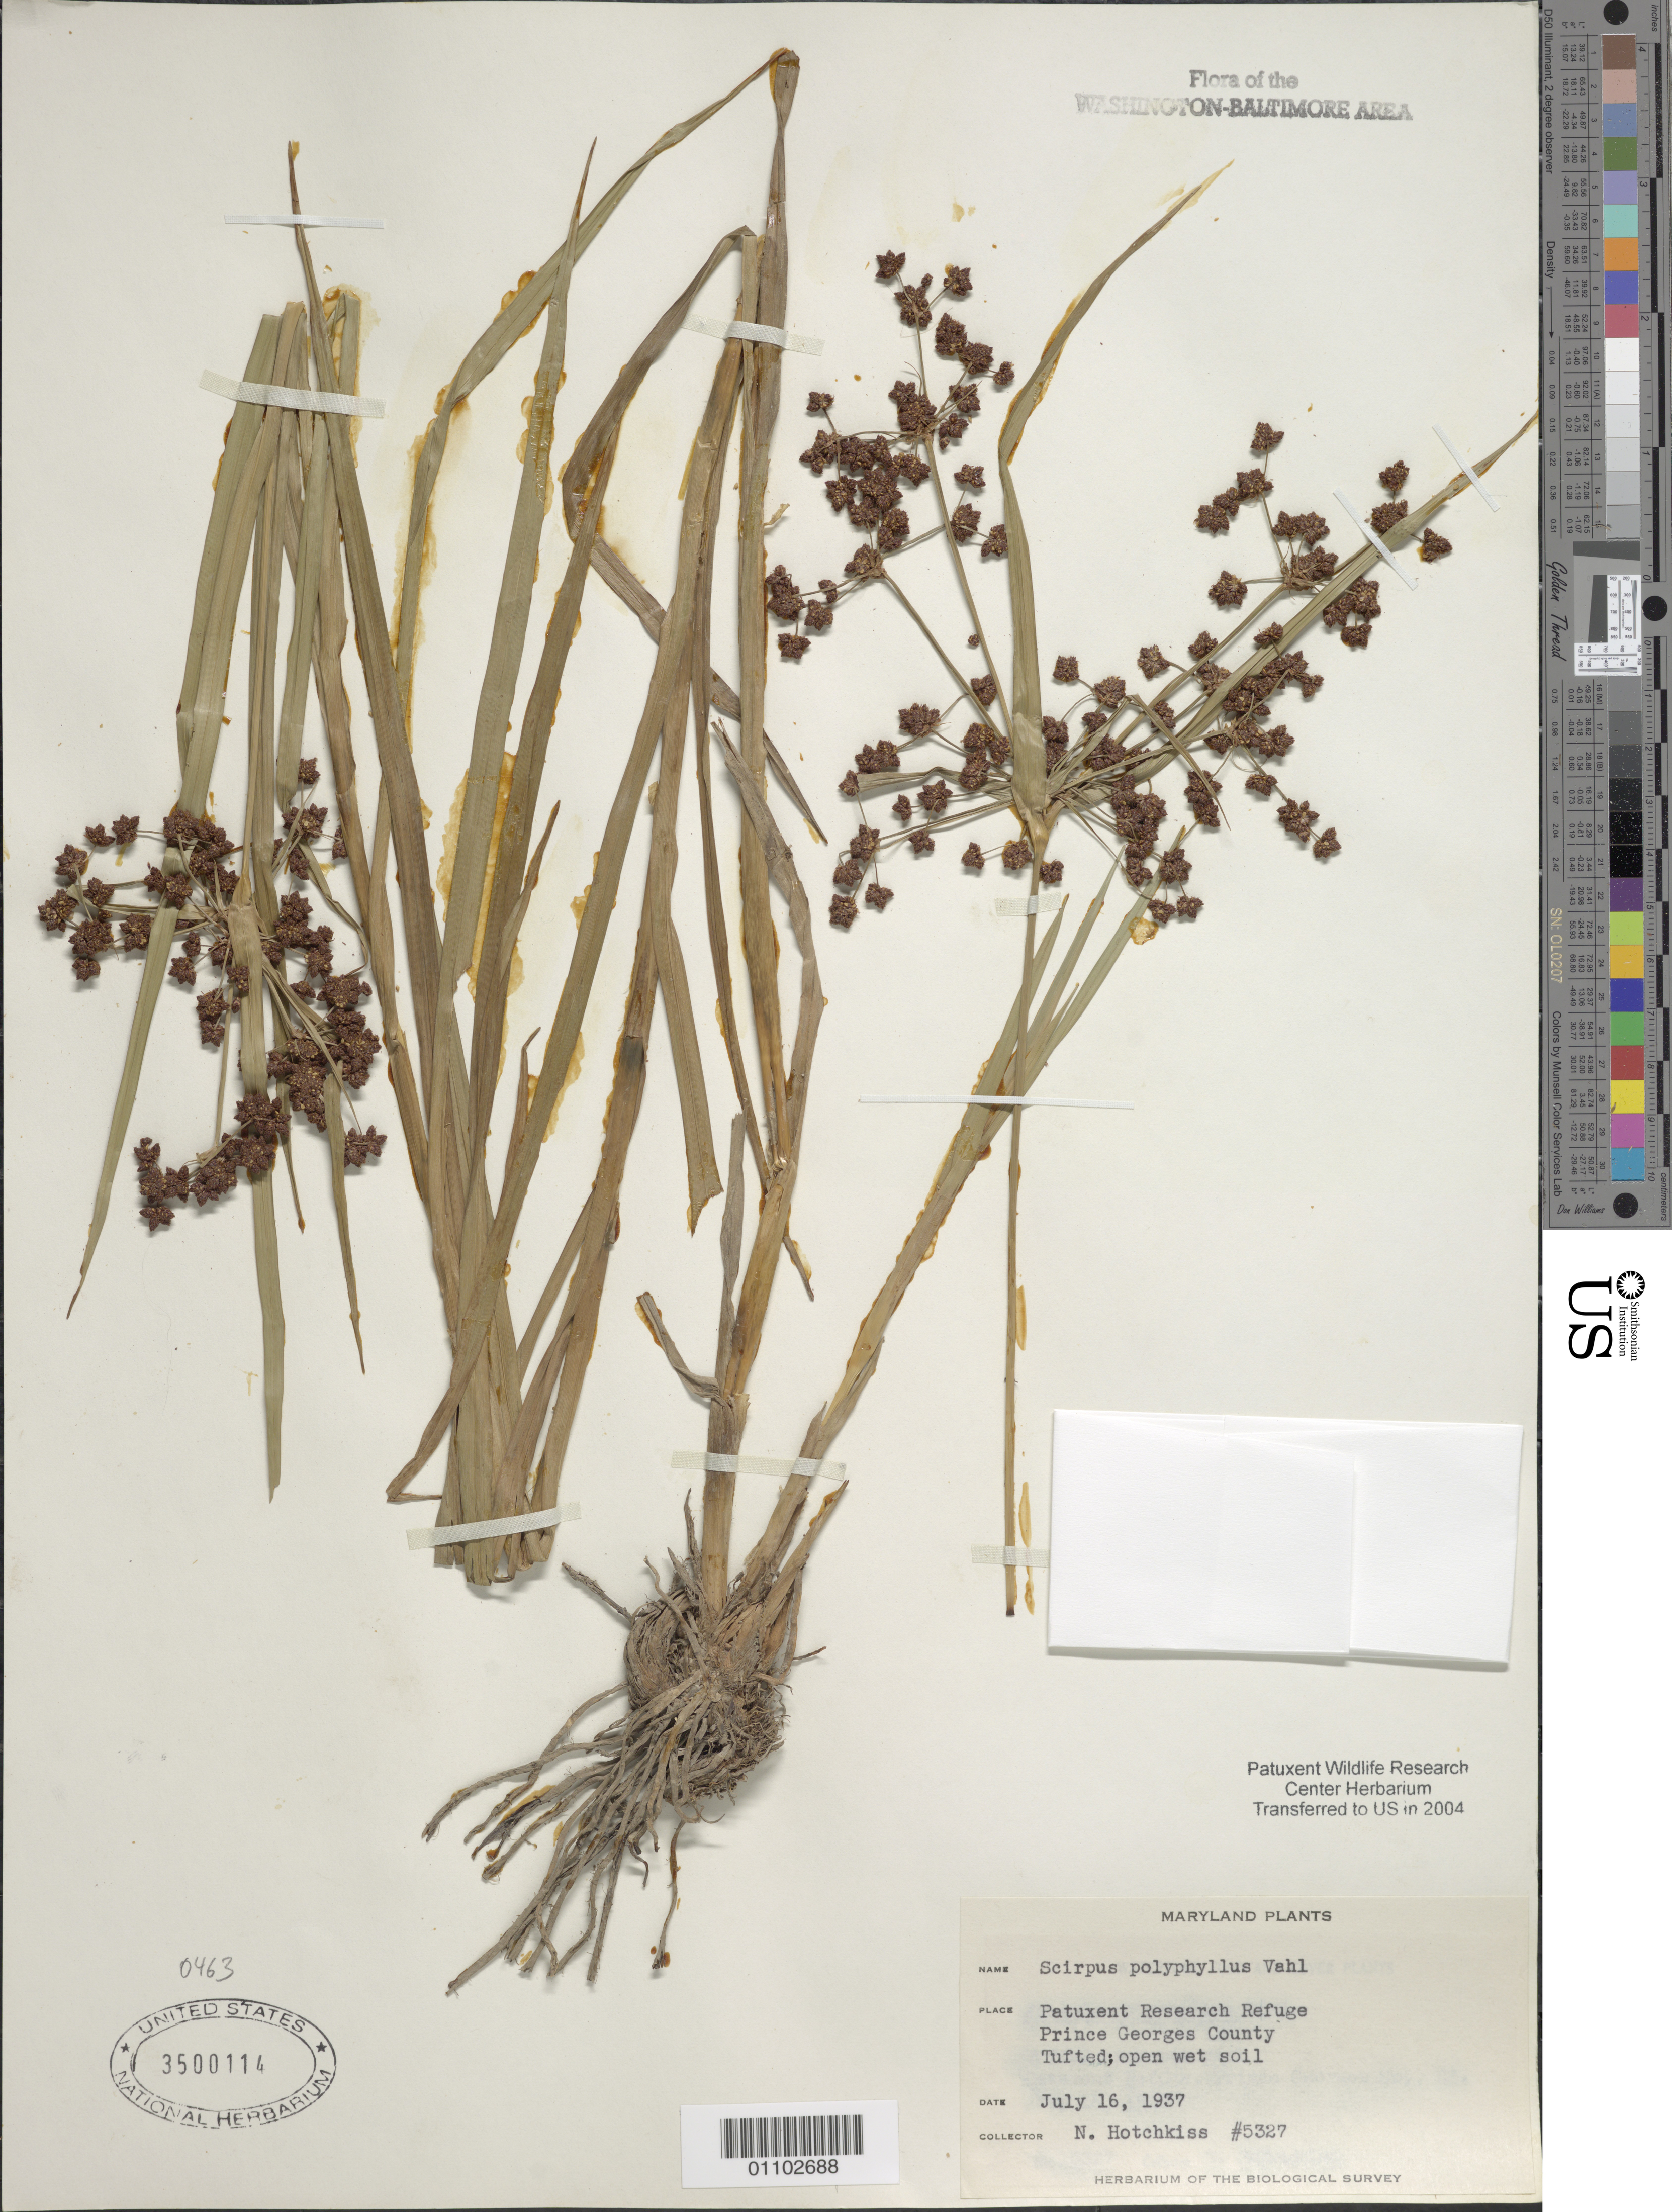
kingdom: Plantae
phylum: Tracheophyta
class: Liliopsida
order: Poales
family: Cyperaceae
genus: Scirpus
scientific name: Scirpus polyphyllus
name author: Vahl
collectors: N. Hotchkiss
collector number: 5327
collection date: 1937-07-16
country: United States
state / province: Maryland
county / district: Prince George's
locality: Patuxent Research Refuge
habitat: Tufted; open wet soil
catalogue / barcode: US 3500114